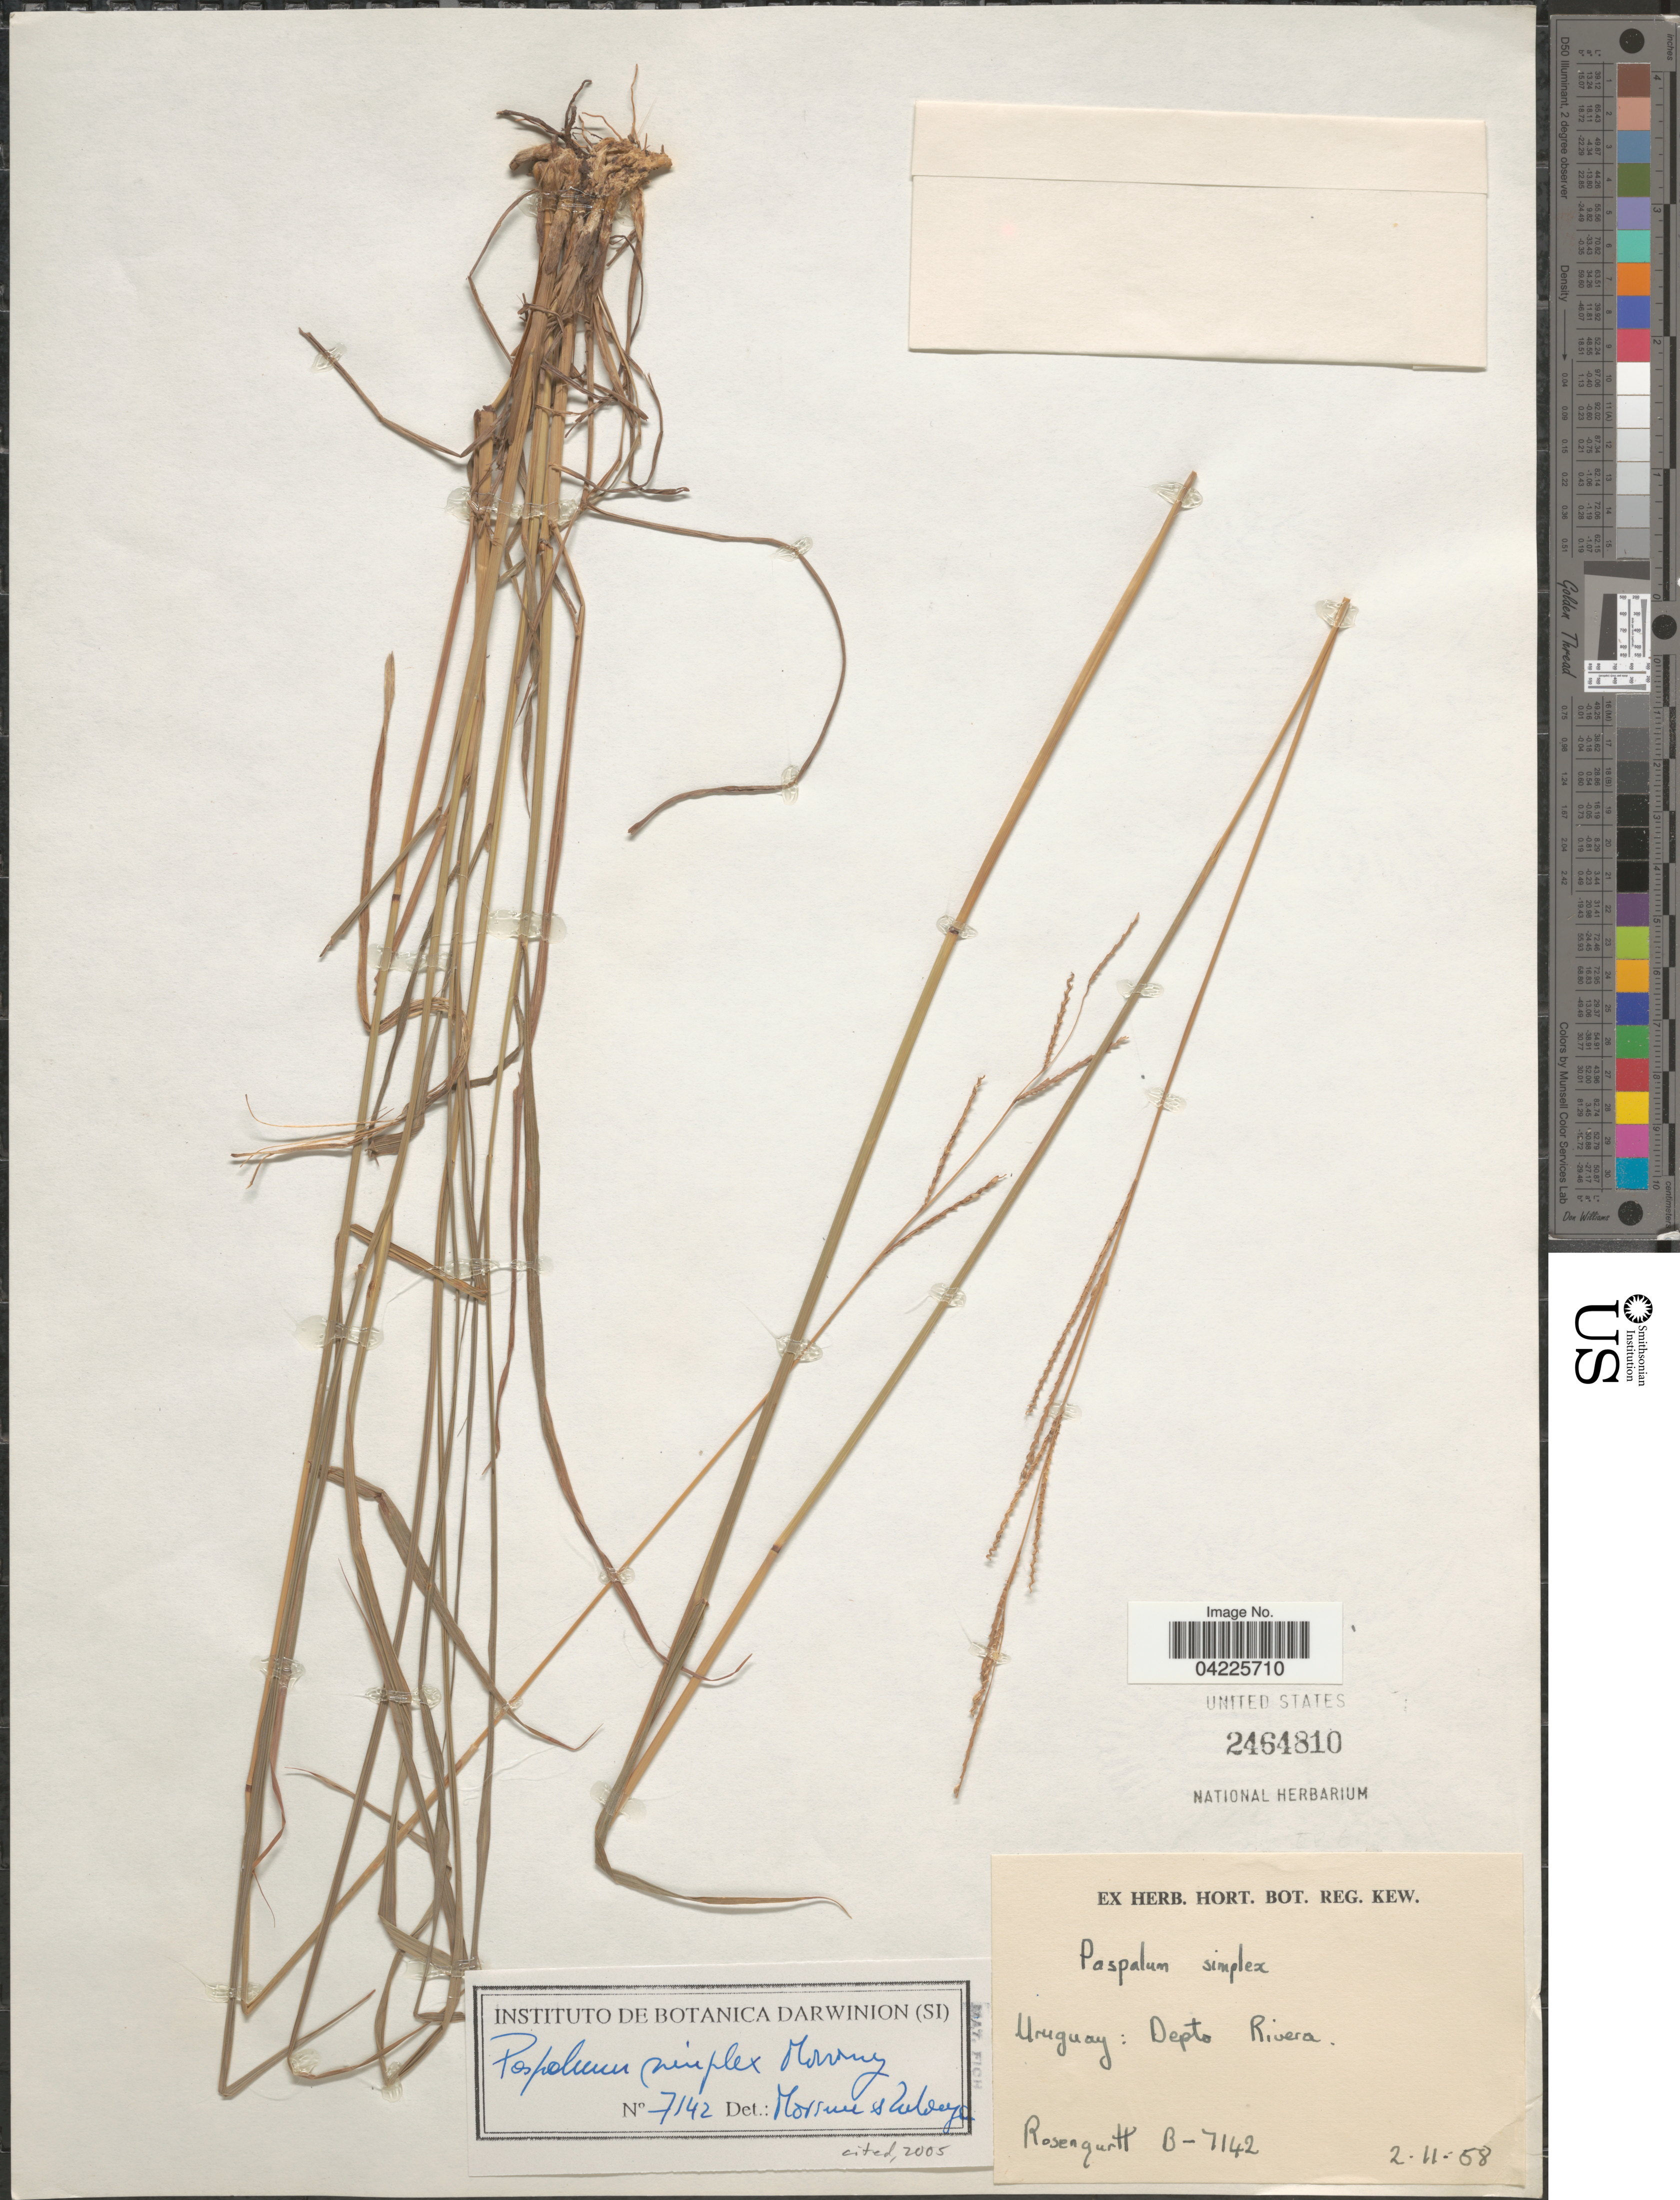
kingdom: Plantae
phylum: Tracheophyta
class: Liliopsida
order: Poales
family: Poaceae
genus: Paspalum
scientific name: Paspalum simplex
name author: Morong in Morong & Britton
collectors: Rosengurtt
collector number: B-7142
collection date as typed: Transcribed d/m/y: 2/2/58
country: Uruguay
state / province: Rivera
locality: Depto. Rivera.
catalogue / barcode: US 2464810